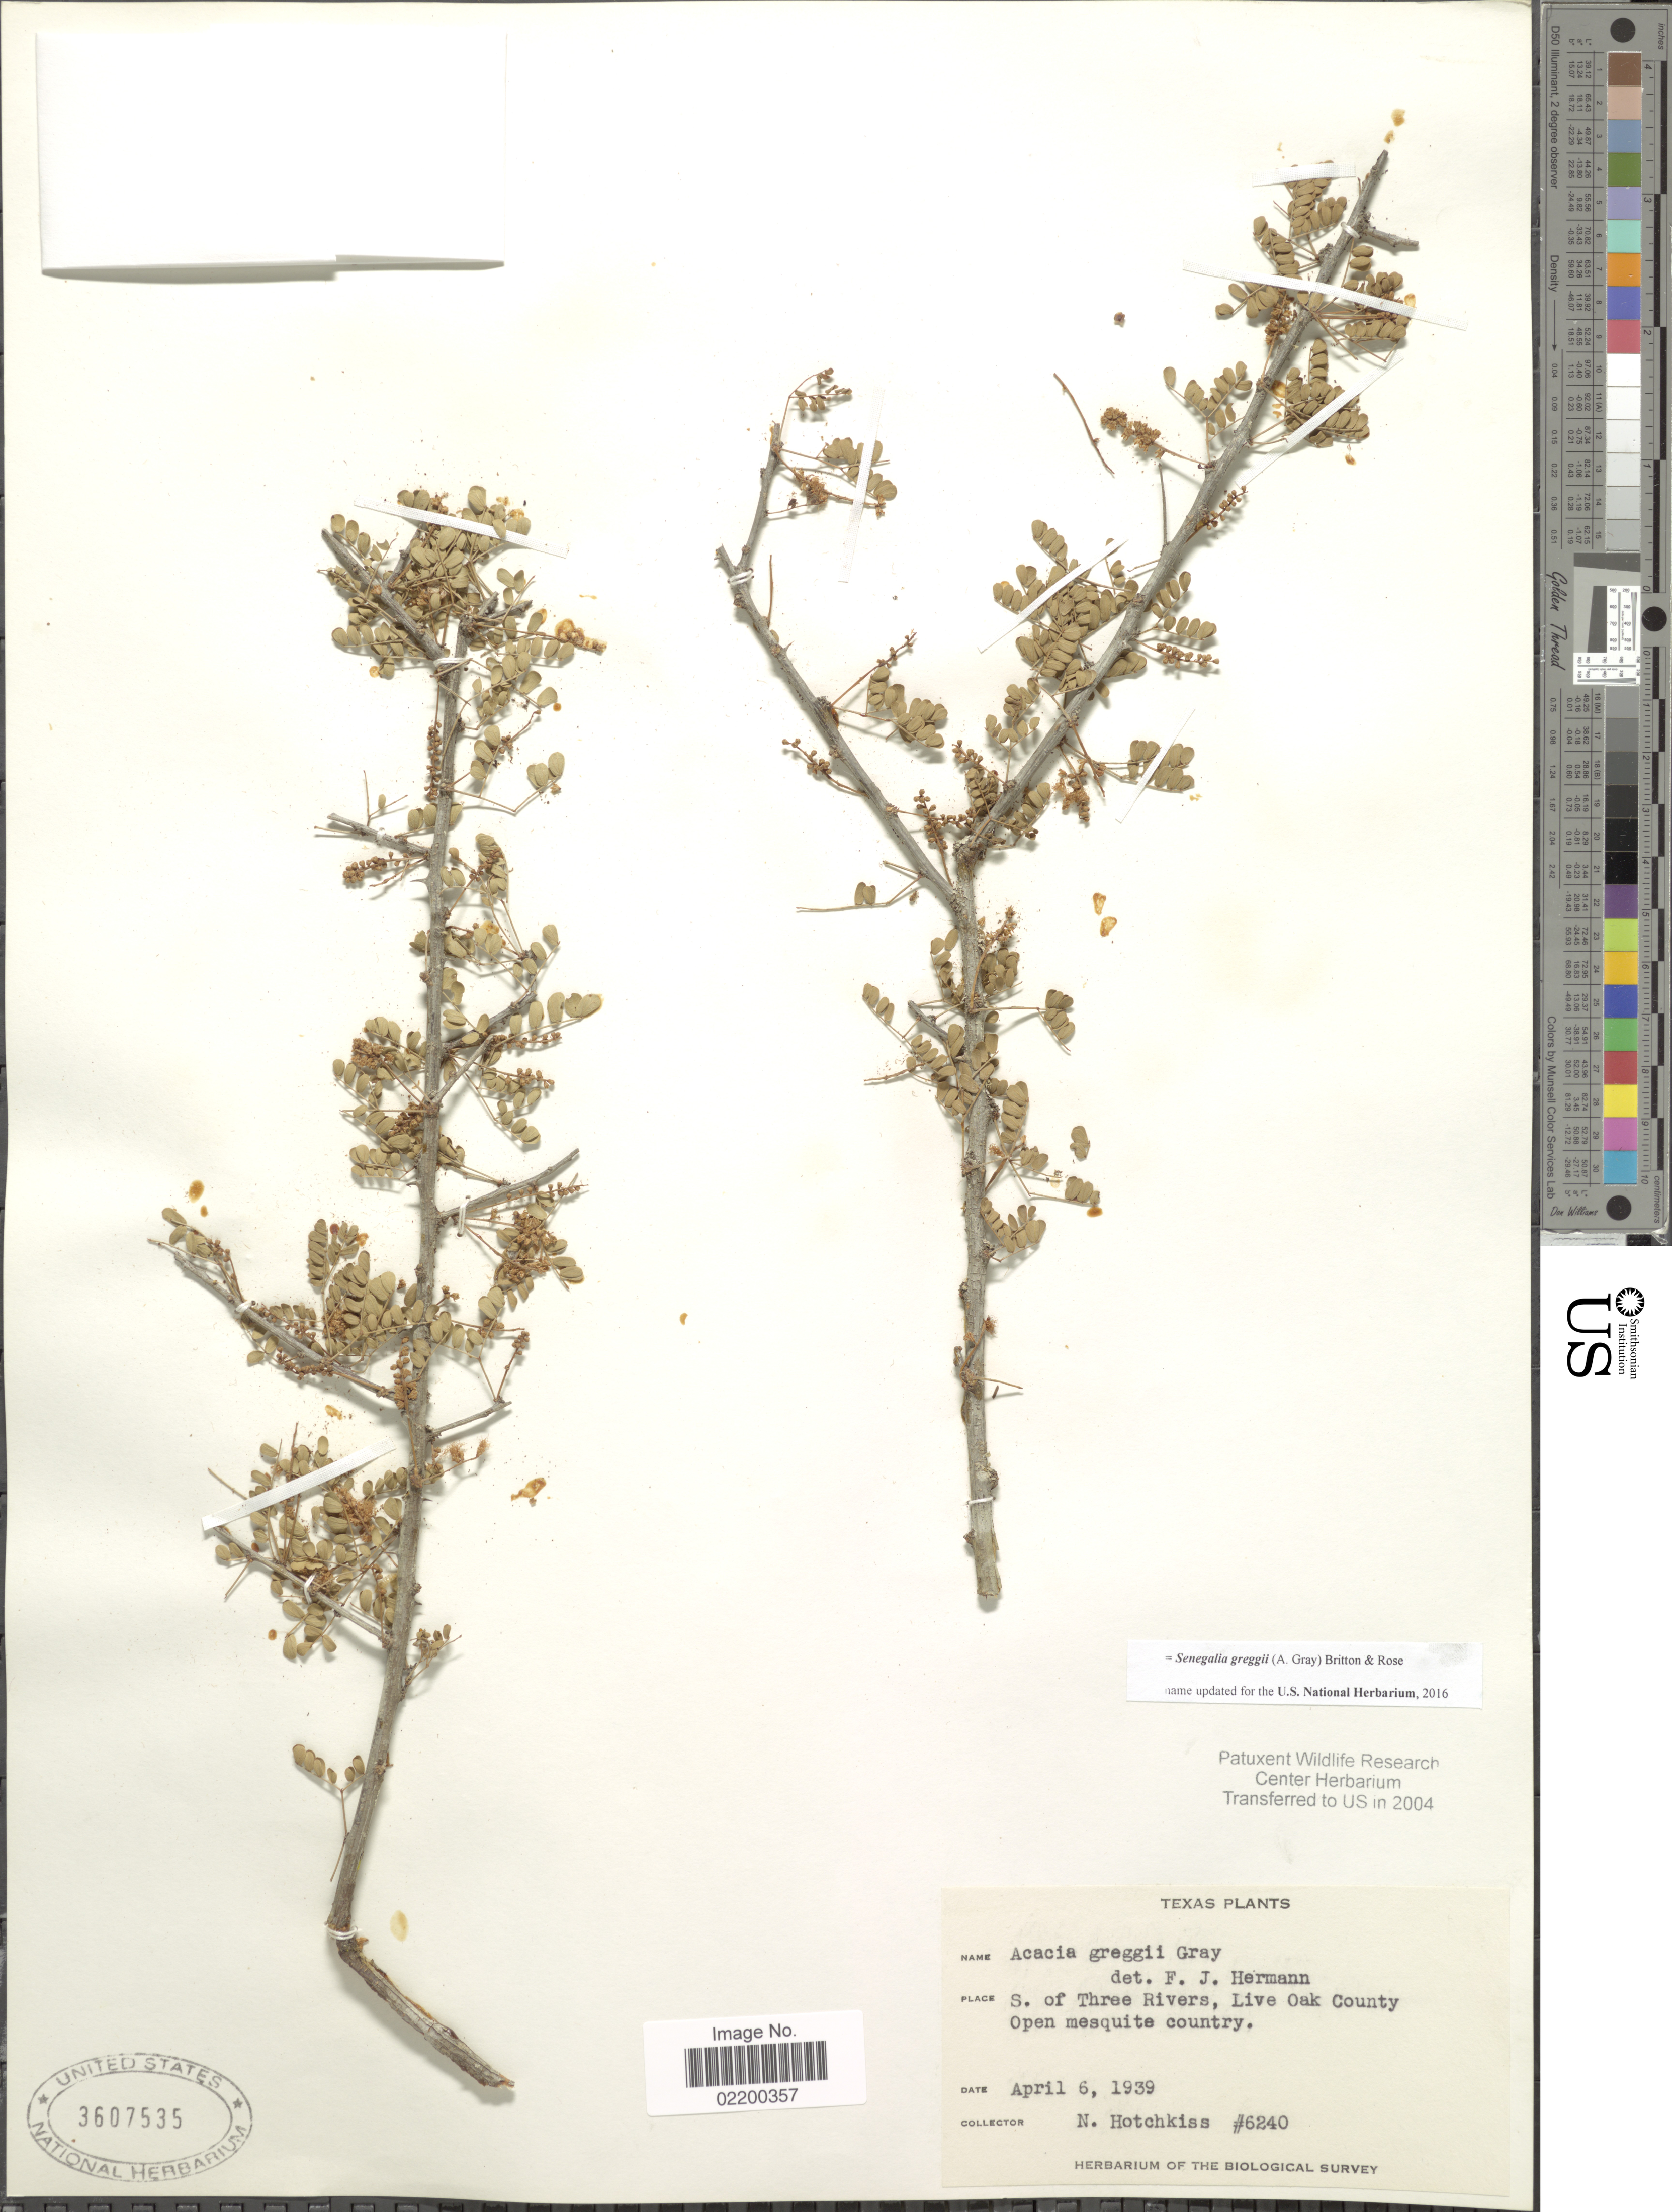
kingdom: Plantae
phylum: Tracheophyta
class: Magnoliopsida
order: Fabales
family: Fabaceae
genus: Senegalia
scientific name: Senegalia greggii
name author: (A. Gray) Britton & Rose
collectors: N. Hotchkiss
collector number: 6240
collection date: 1939-04-06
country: United States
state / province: Texas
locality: S. of Three Rivers, Live Oak County. Open mesquite country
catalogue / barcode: US 3607535